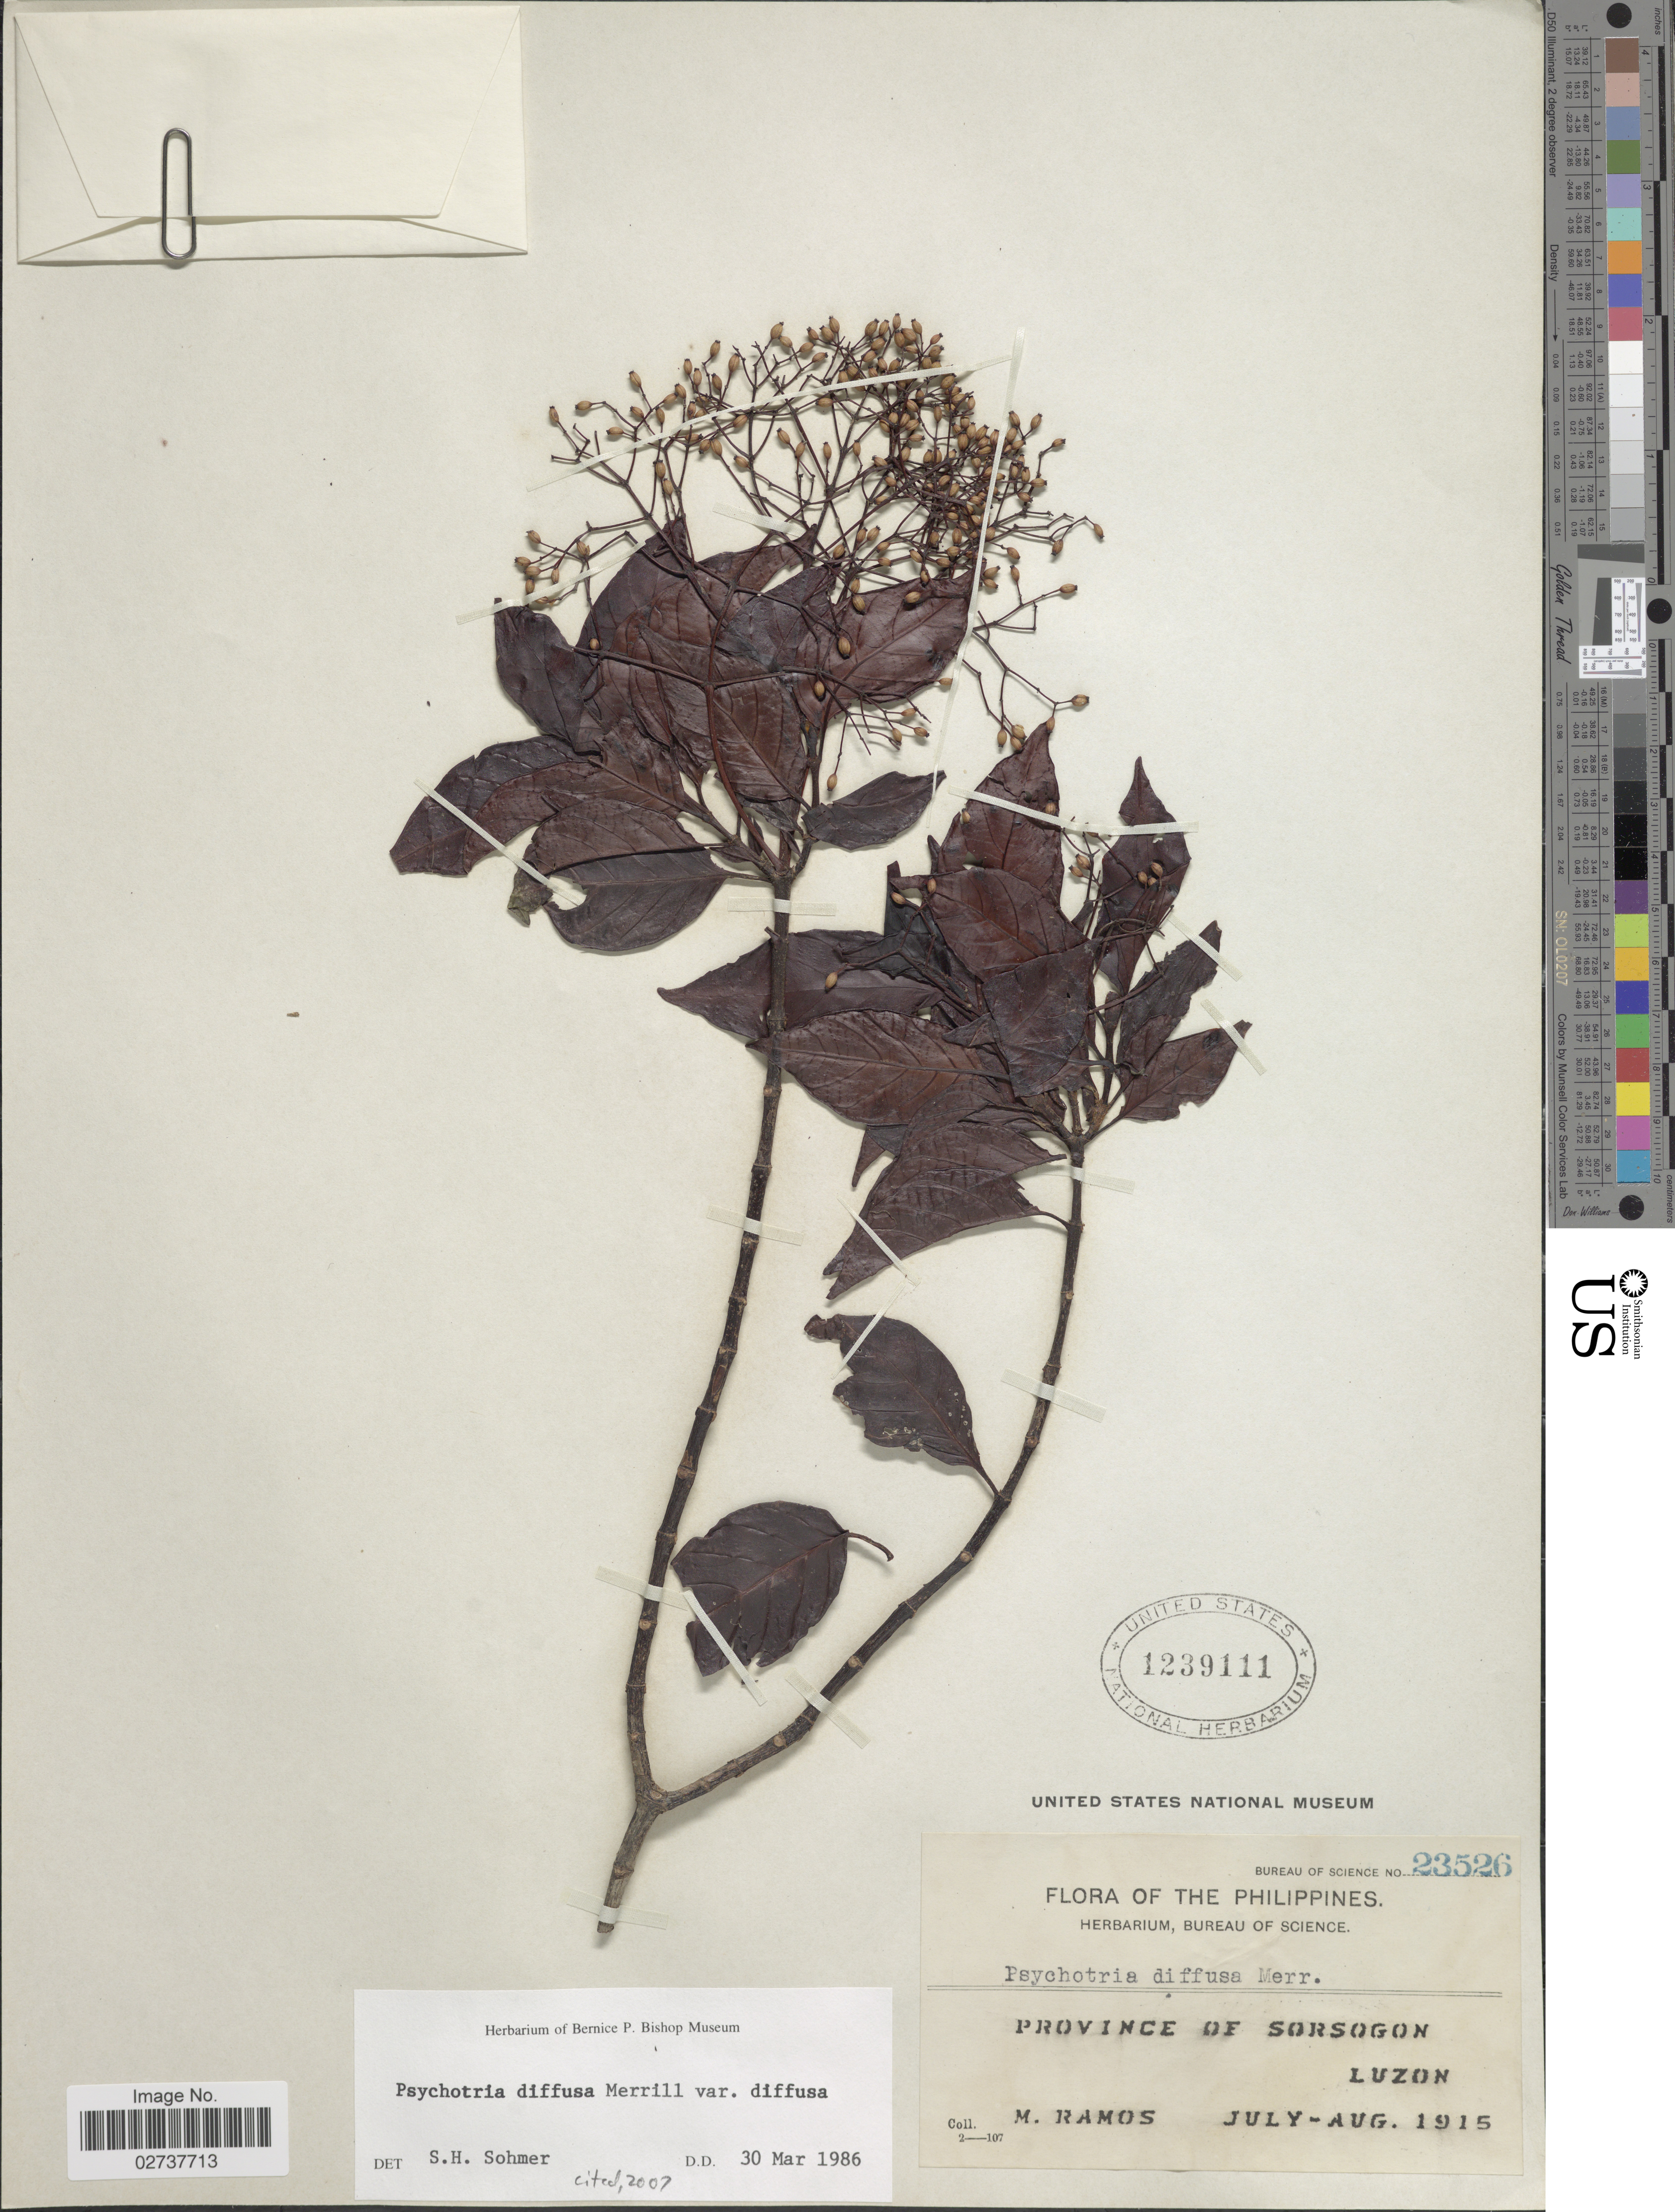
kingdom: Plantae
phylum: Tracheophyta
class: Magnoliopsida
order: Gentianales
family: Rubiaceae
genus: Psychotria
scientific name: Psychotria diffusa var. diffusa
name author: Merr.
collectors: M. Ramos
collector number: Bureau of Science 23526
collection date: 1915-07/1915-08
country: Philippines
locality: Province of Sorsogon, Luzon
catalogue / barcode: US 1239111